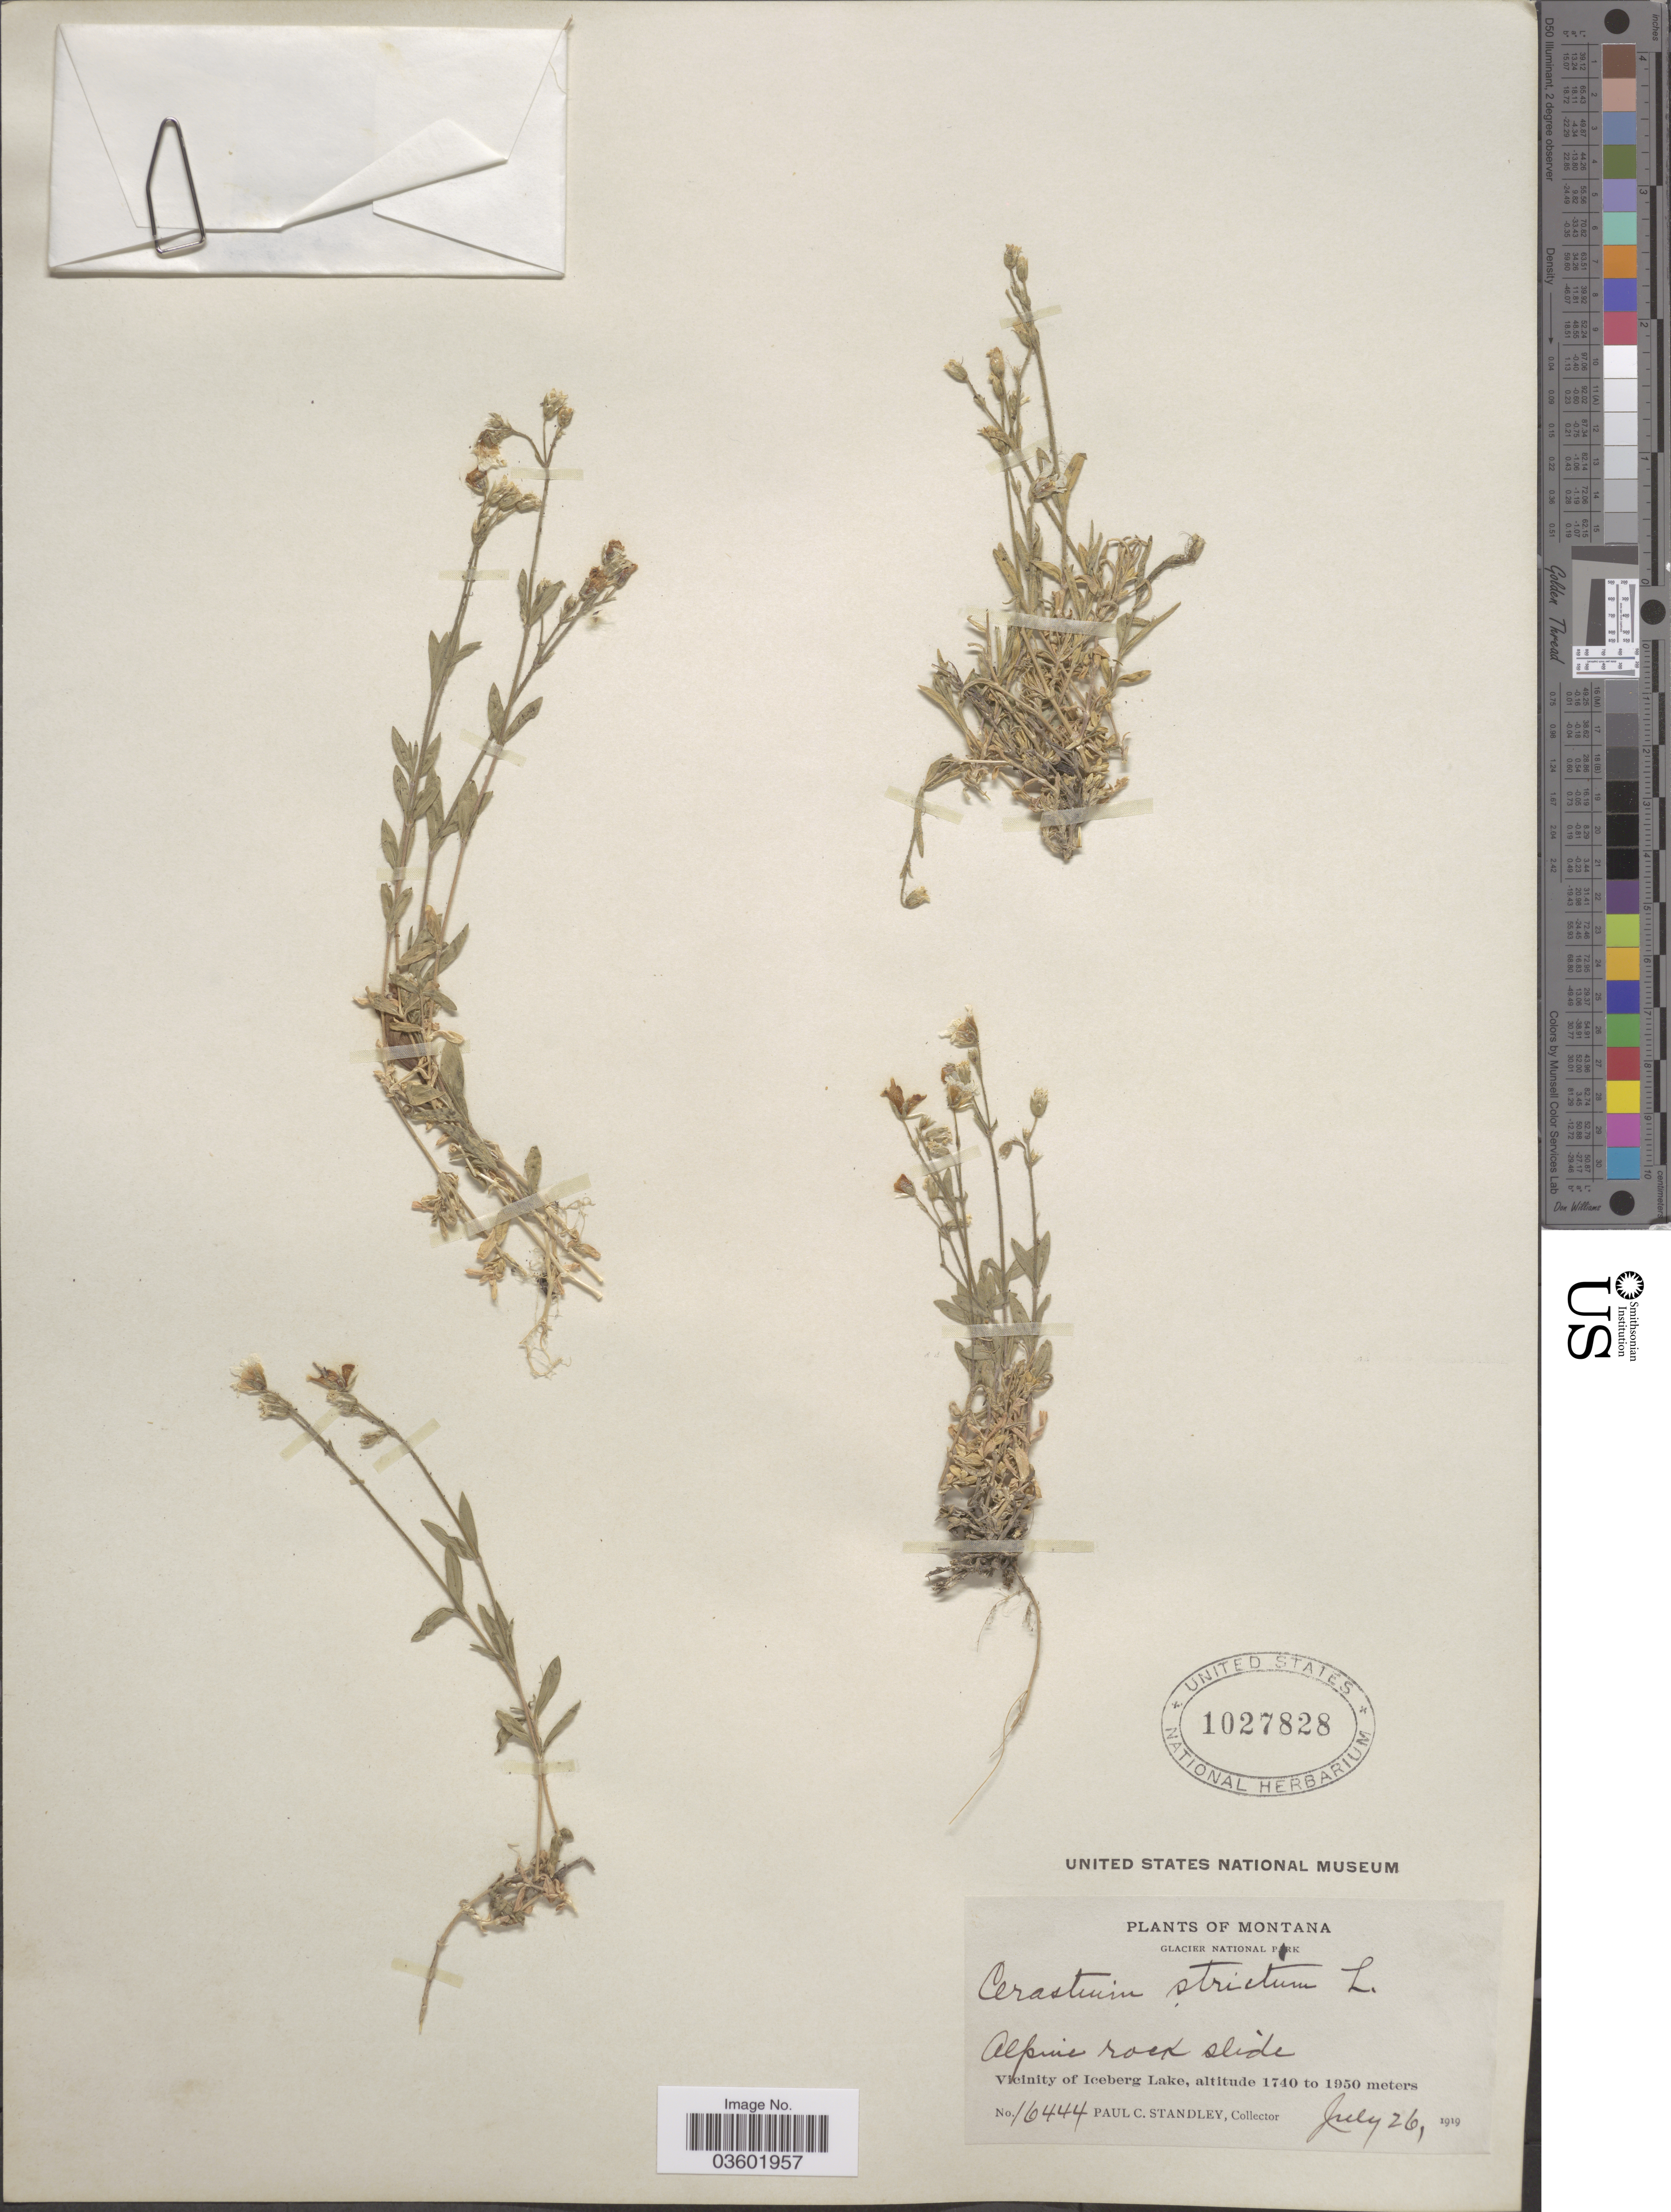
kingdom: Plantae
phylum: Tracheophyta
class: Magnoliopsida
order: Caryophyllales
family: Caryophyllaceae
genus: Cerastium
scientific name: Cerastium strictum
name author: L.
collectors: P. C. Standley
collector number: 16444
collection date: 1919-07-26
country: United States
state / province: Montana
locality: Glacier National Park. Vicinity of Iceberg Lake.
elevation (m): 1740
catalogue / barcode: US 1027828